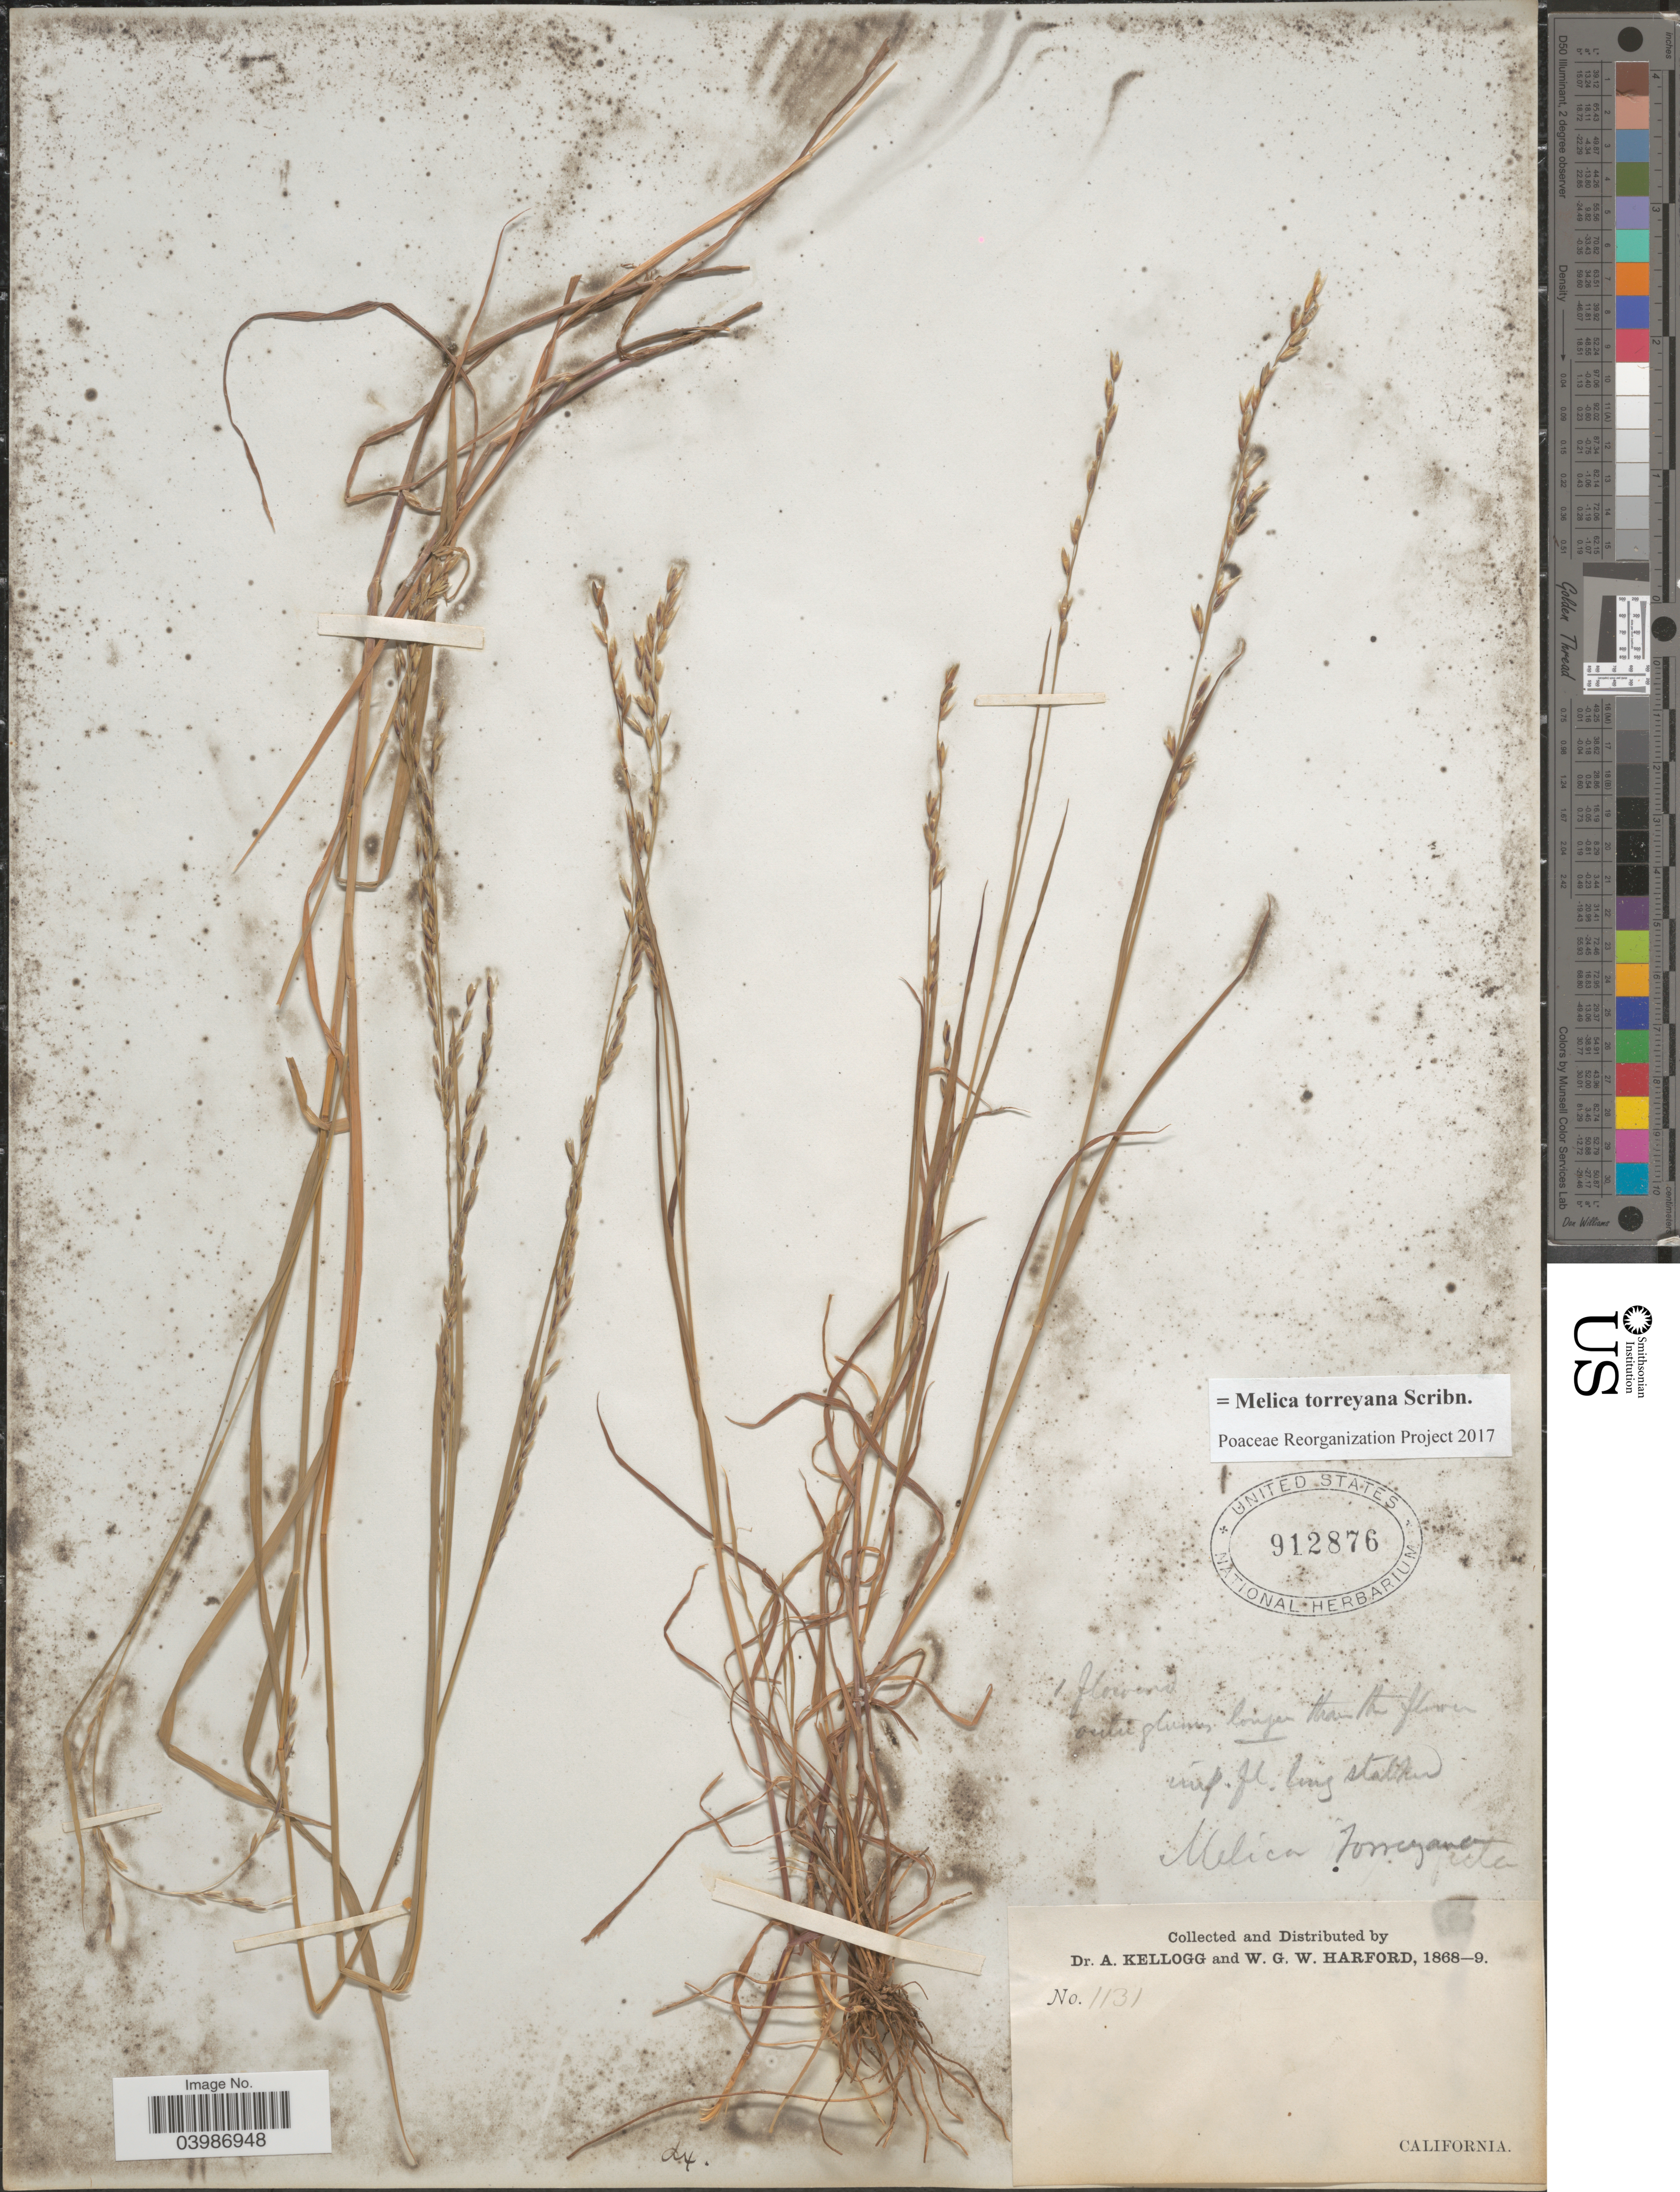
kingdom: Plantae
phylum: Tracheophyta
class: Liliopsida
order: Poales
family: Poaceae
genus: Melica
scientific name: Melica torreyana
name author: Scribn.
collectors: A. Kellogg & W. G. W. Harford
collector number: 1131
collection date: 1868/1869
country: United States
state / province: California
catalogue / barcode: US 912876